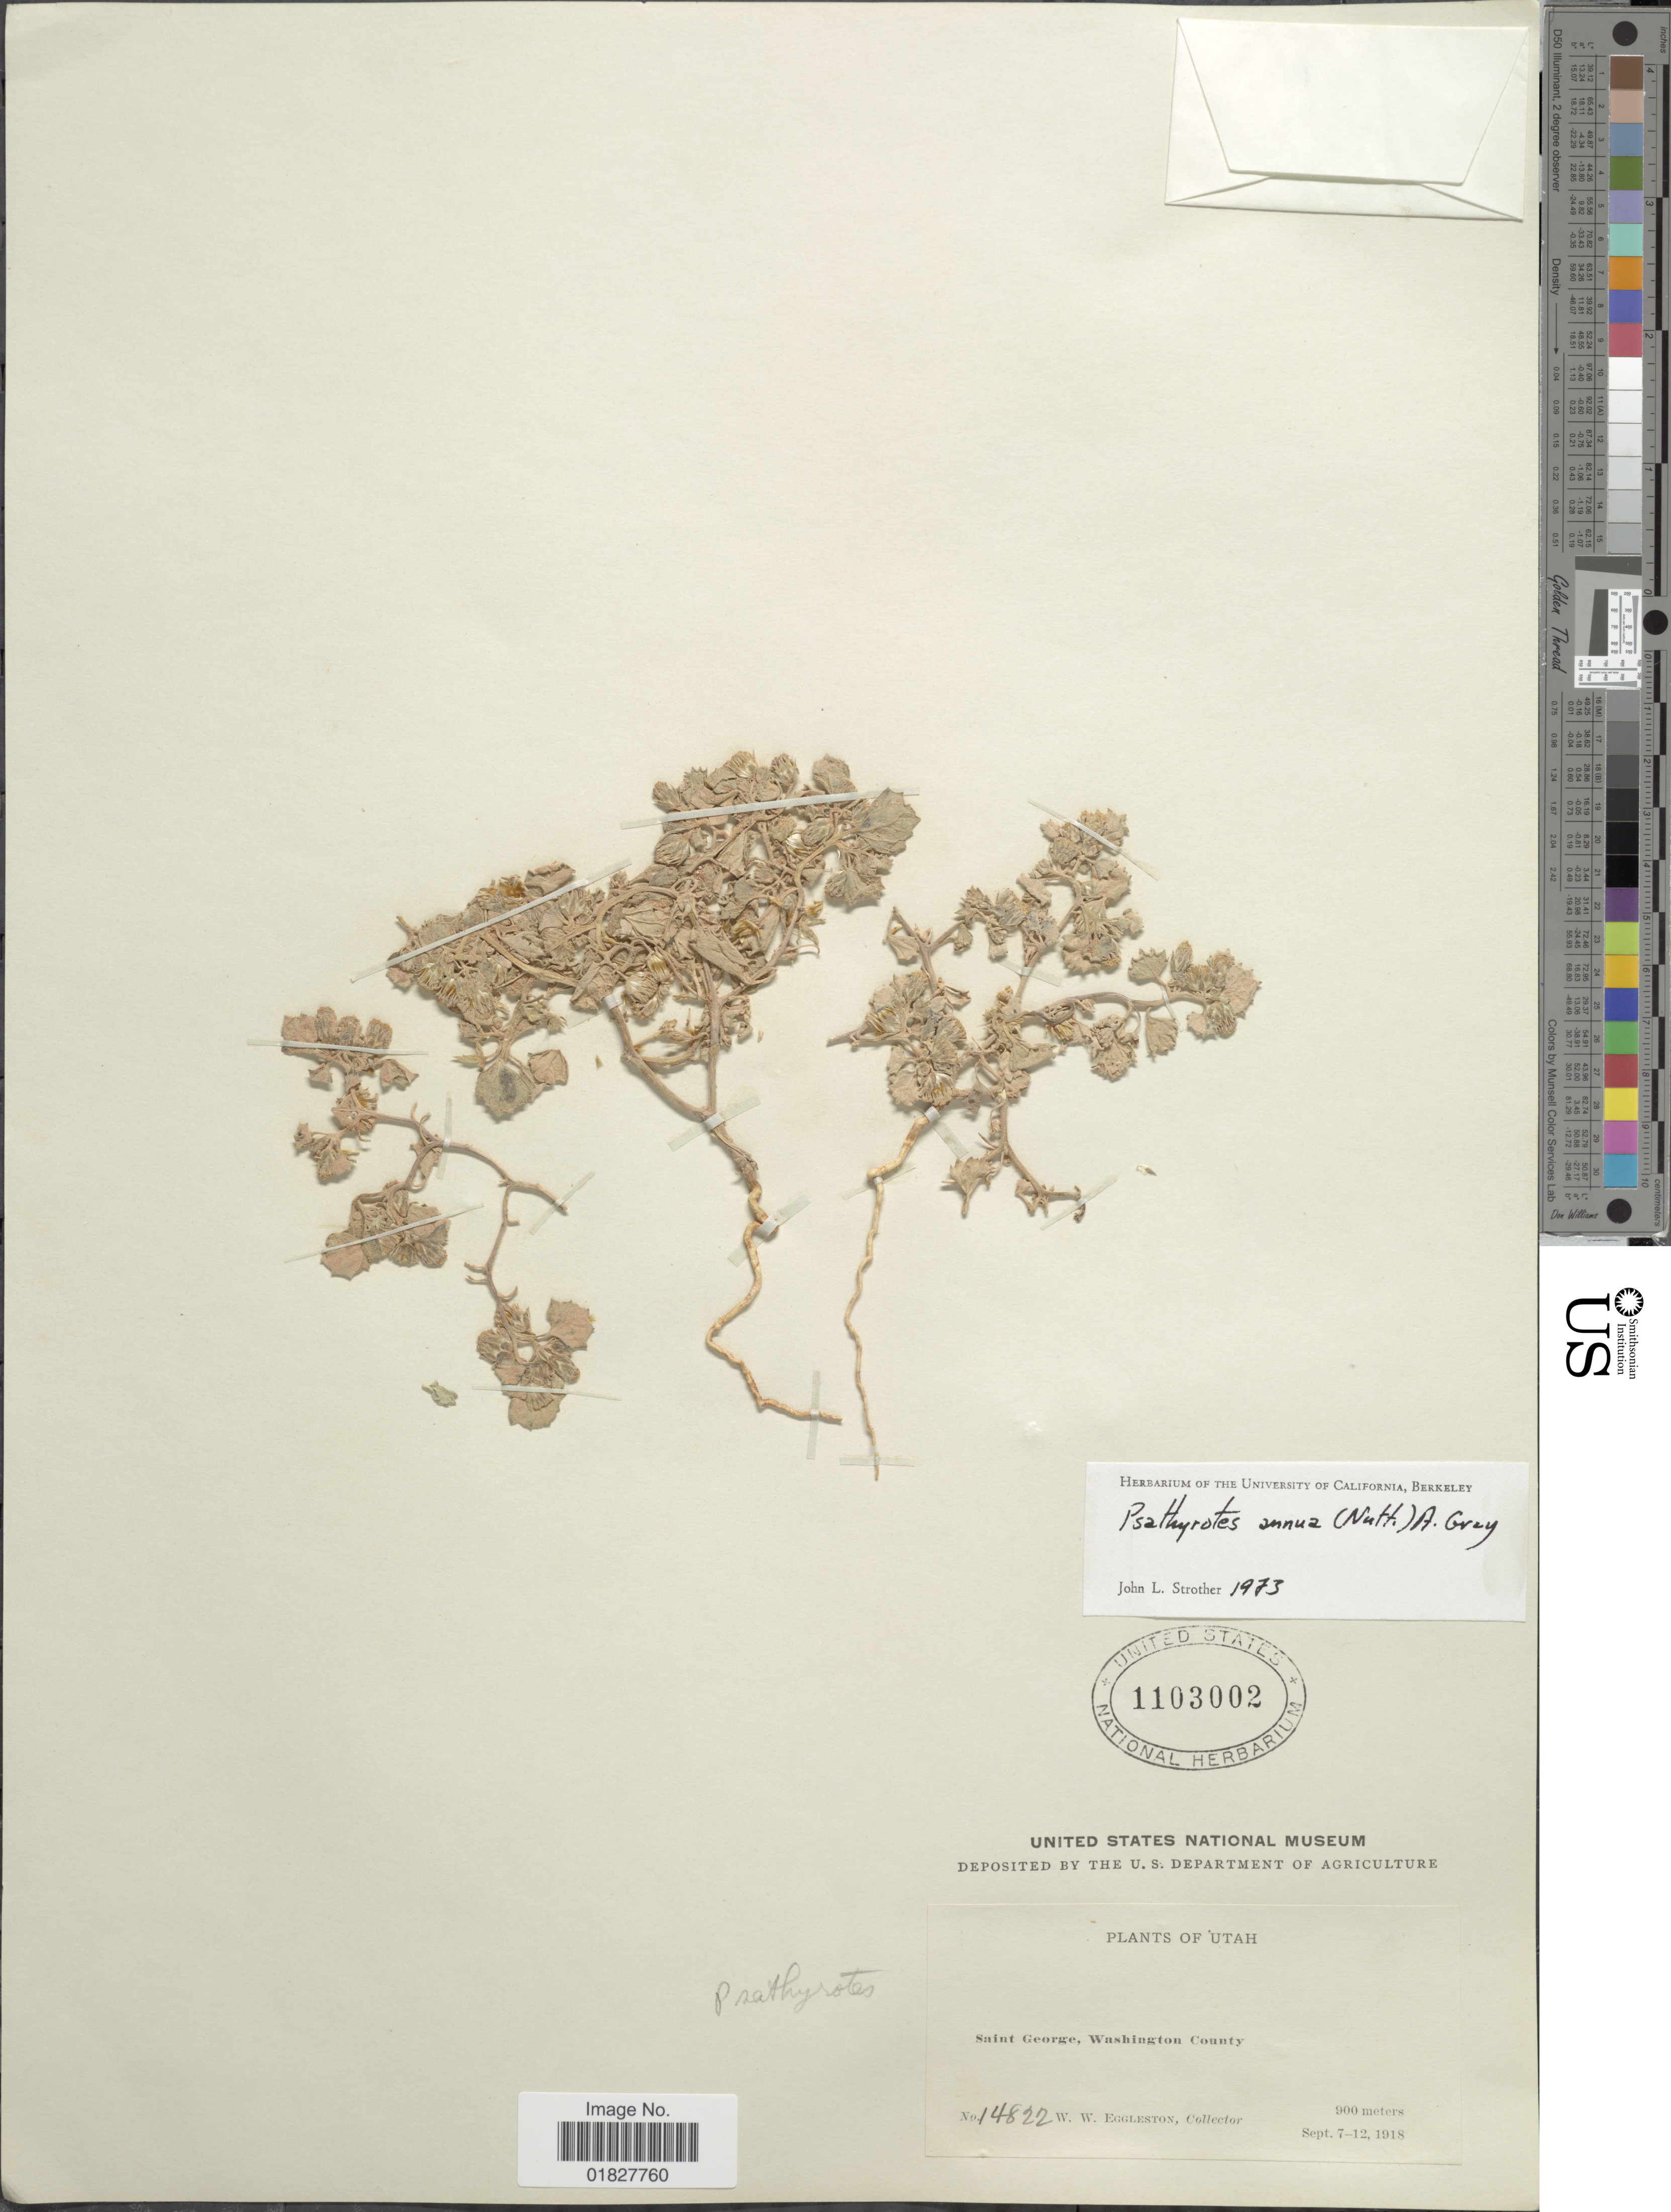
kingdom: Plantae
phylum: Tracheophyta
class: Magnoliopsida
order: Asterales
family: Asteraceae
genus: Psathyrotes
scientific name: Psathyrotes annua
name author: (Nutt.) A. Gray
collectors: W. W. Eggleston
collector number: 14822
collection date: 1918-09-07/1918-09-12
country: United States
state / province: Utah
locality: Saint George, Washington County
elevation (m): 900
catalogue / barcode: US 1103002